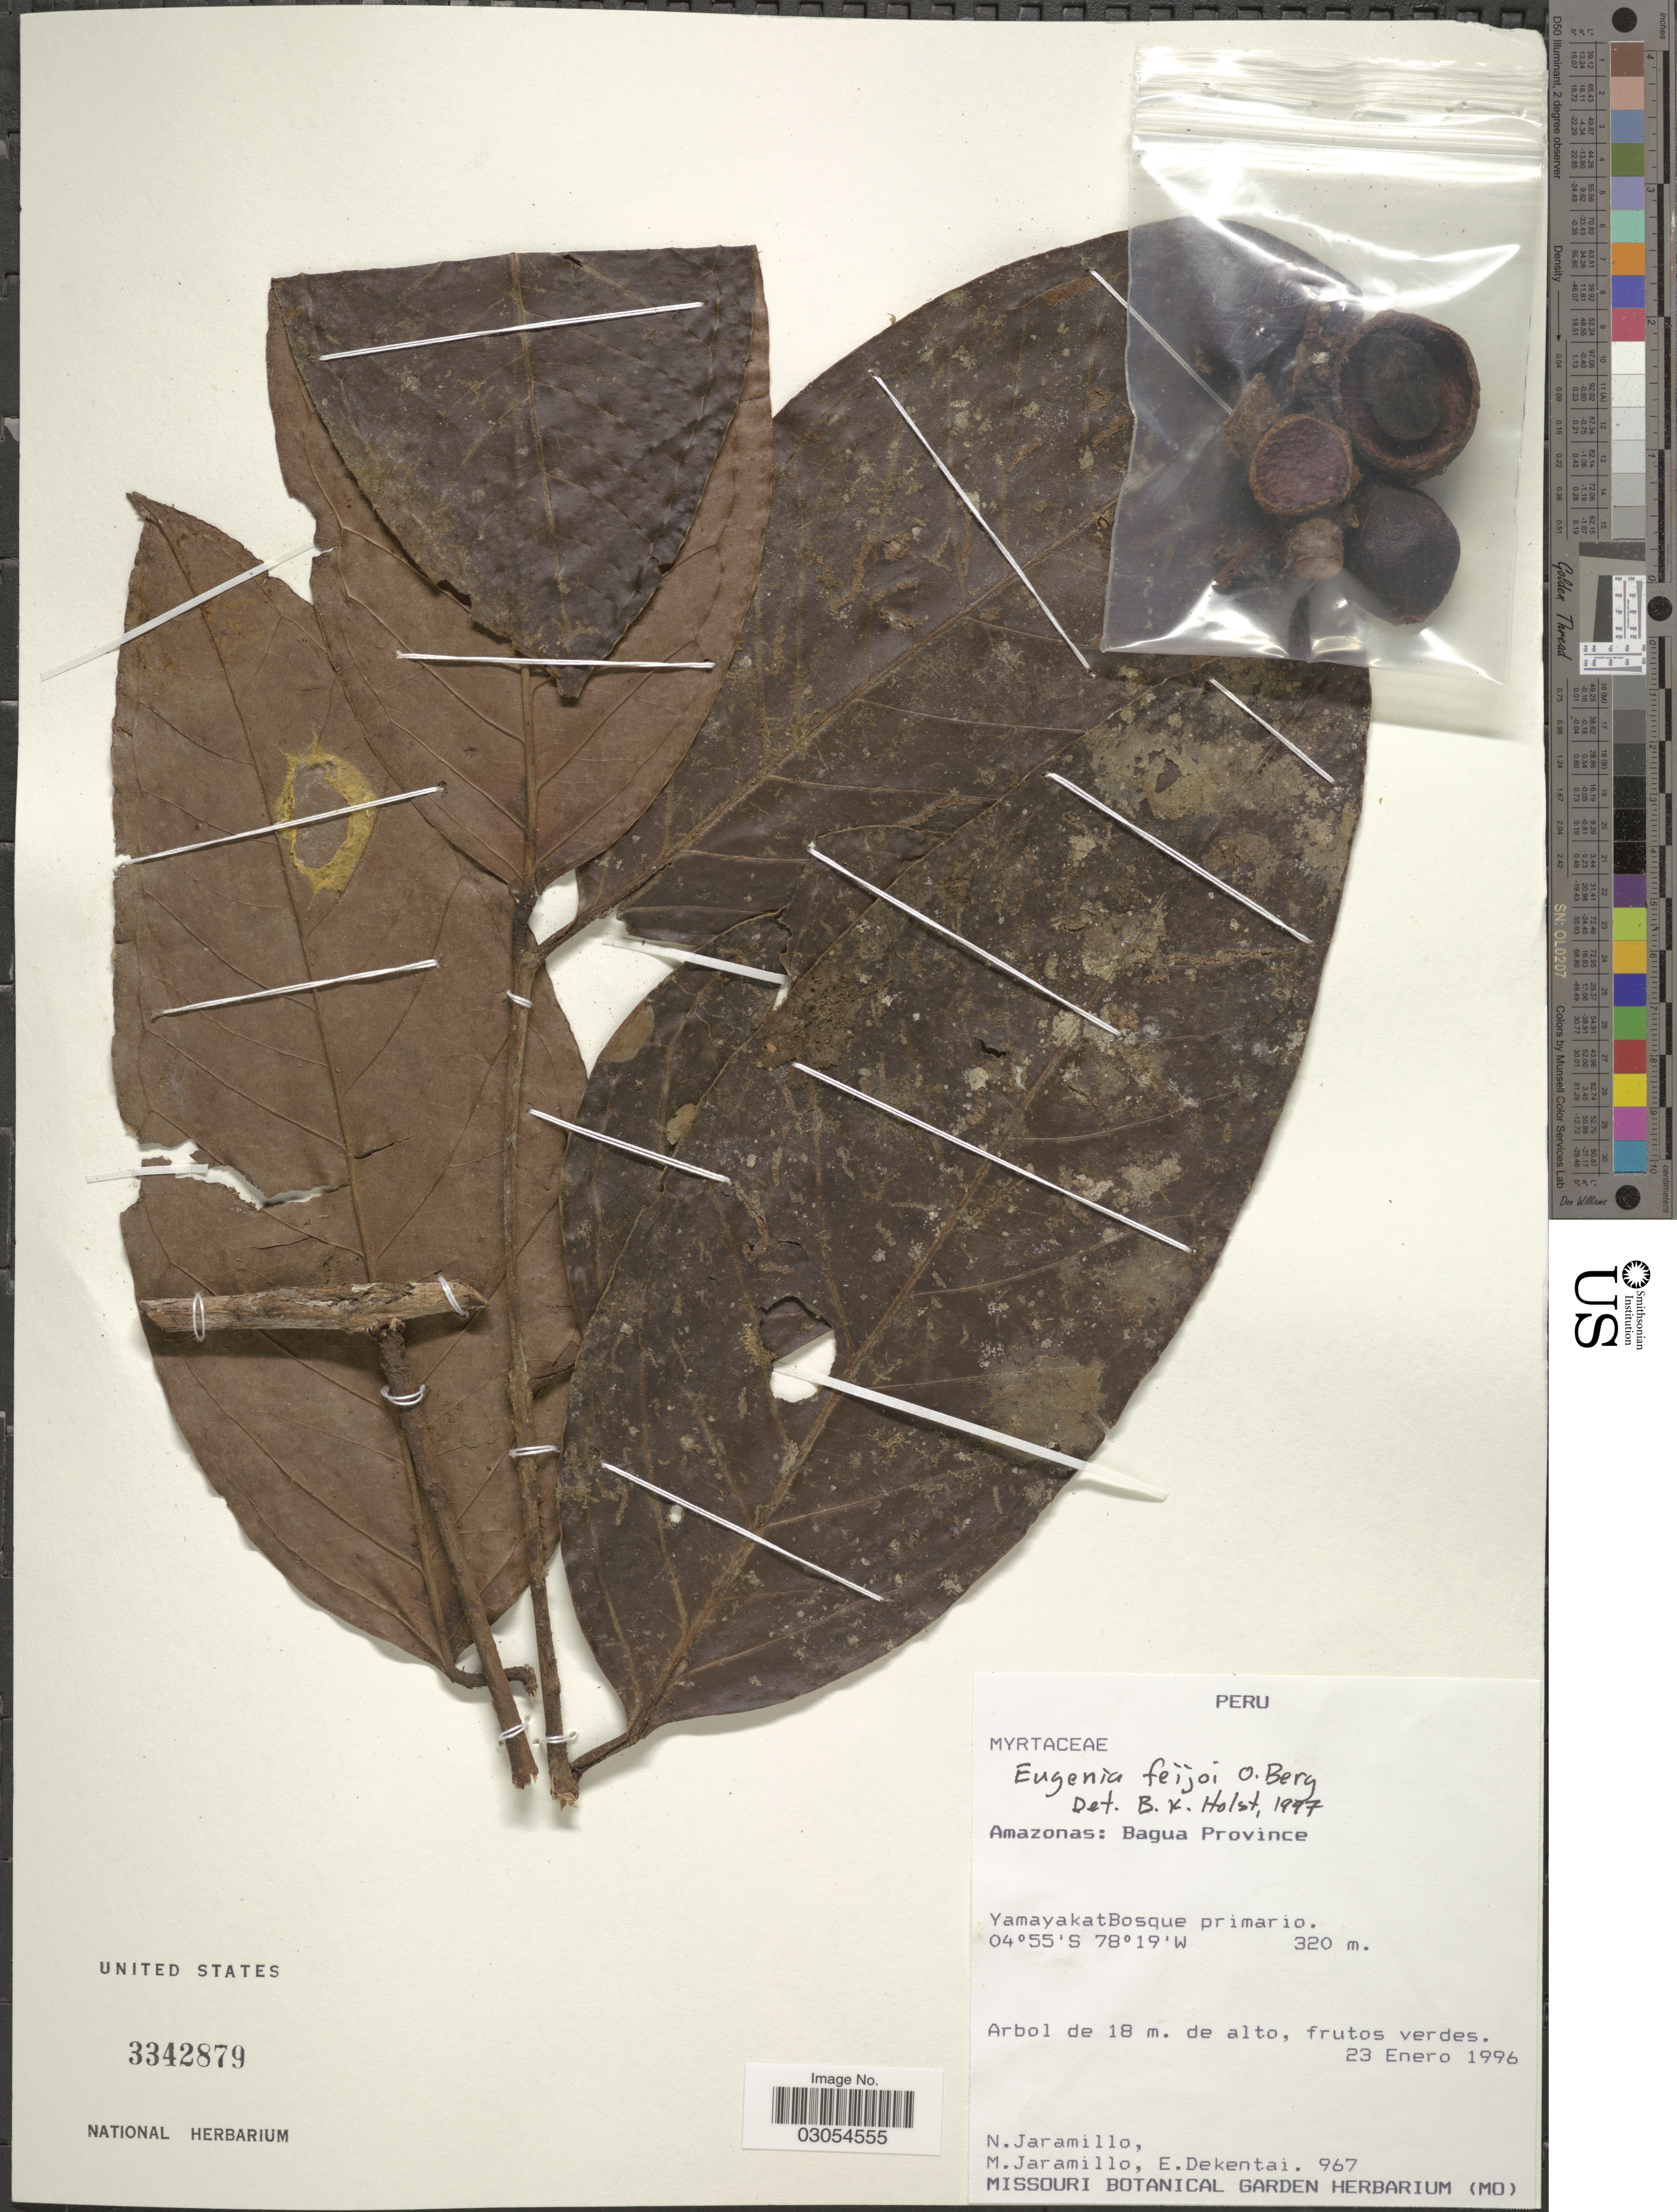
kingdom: Plantae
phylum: Tracheophyta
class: Magnoliopsida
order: Myrtales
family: Myrtaceae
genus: Eugenia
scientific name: Eugenia moschata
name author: (Aubl.) Nied. ex Durand & B.D. Jacks.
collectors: N. Jaramillo, M. Jaramillo & E. Dekentai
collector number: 967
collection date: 1996-01-23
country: Peru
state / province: Amazonas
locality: Bagua Province. Yamayakat Bosque primario.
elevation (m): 320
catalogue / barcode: US 3342879